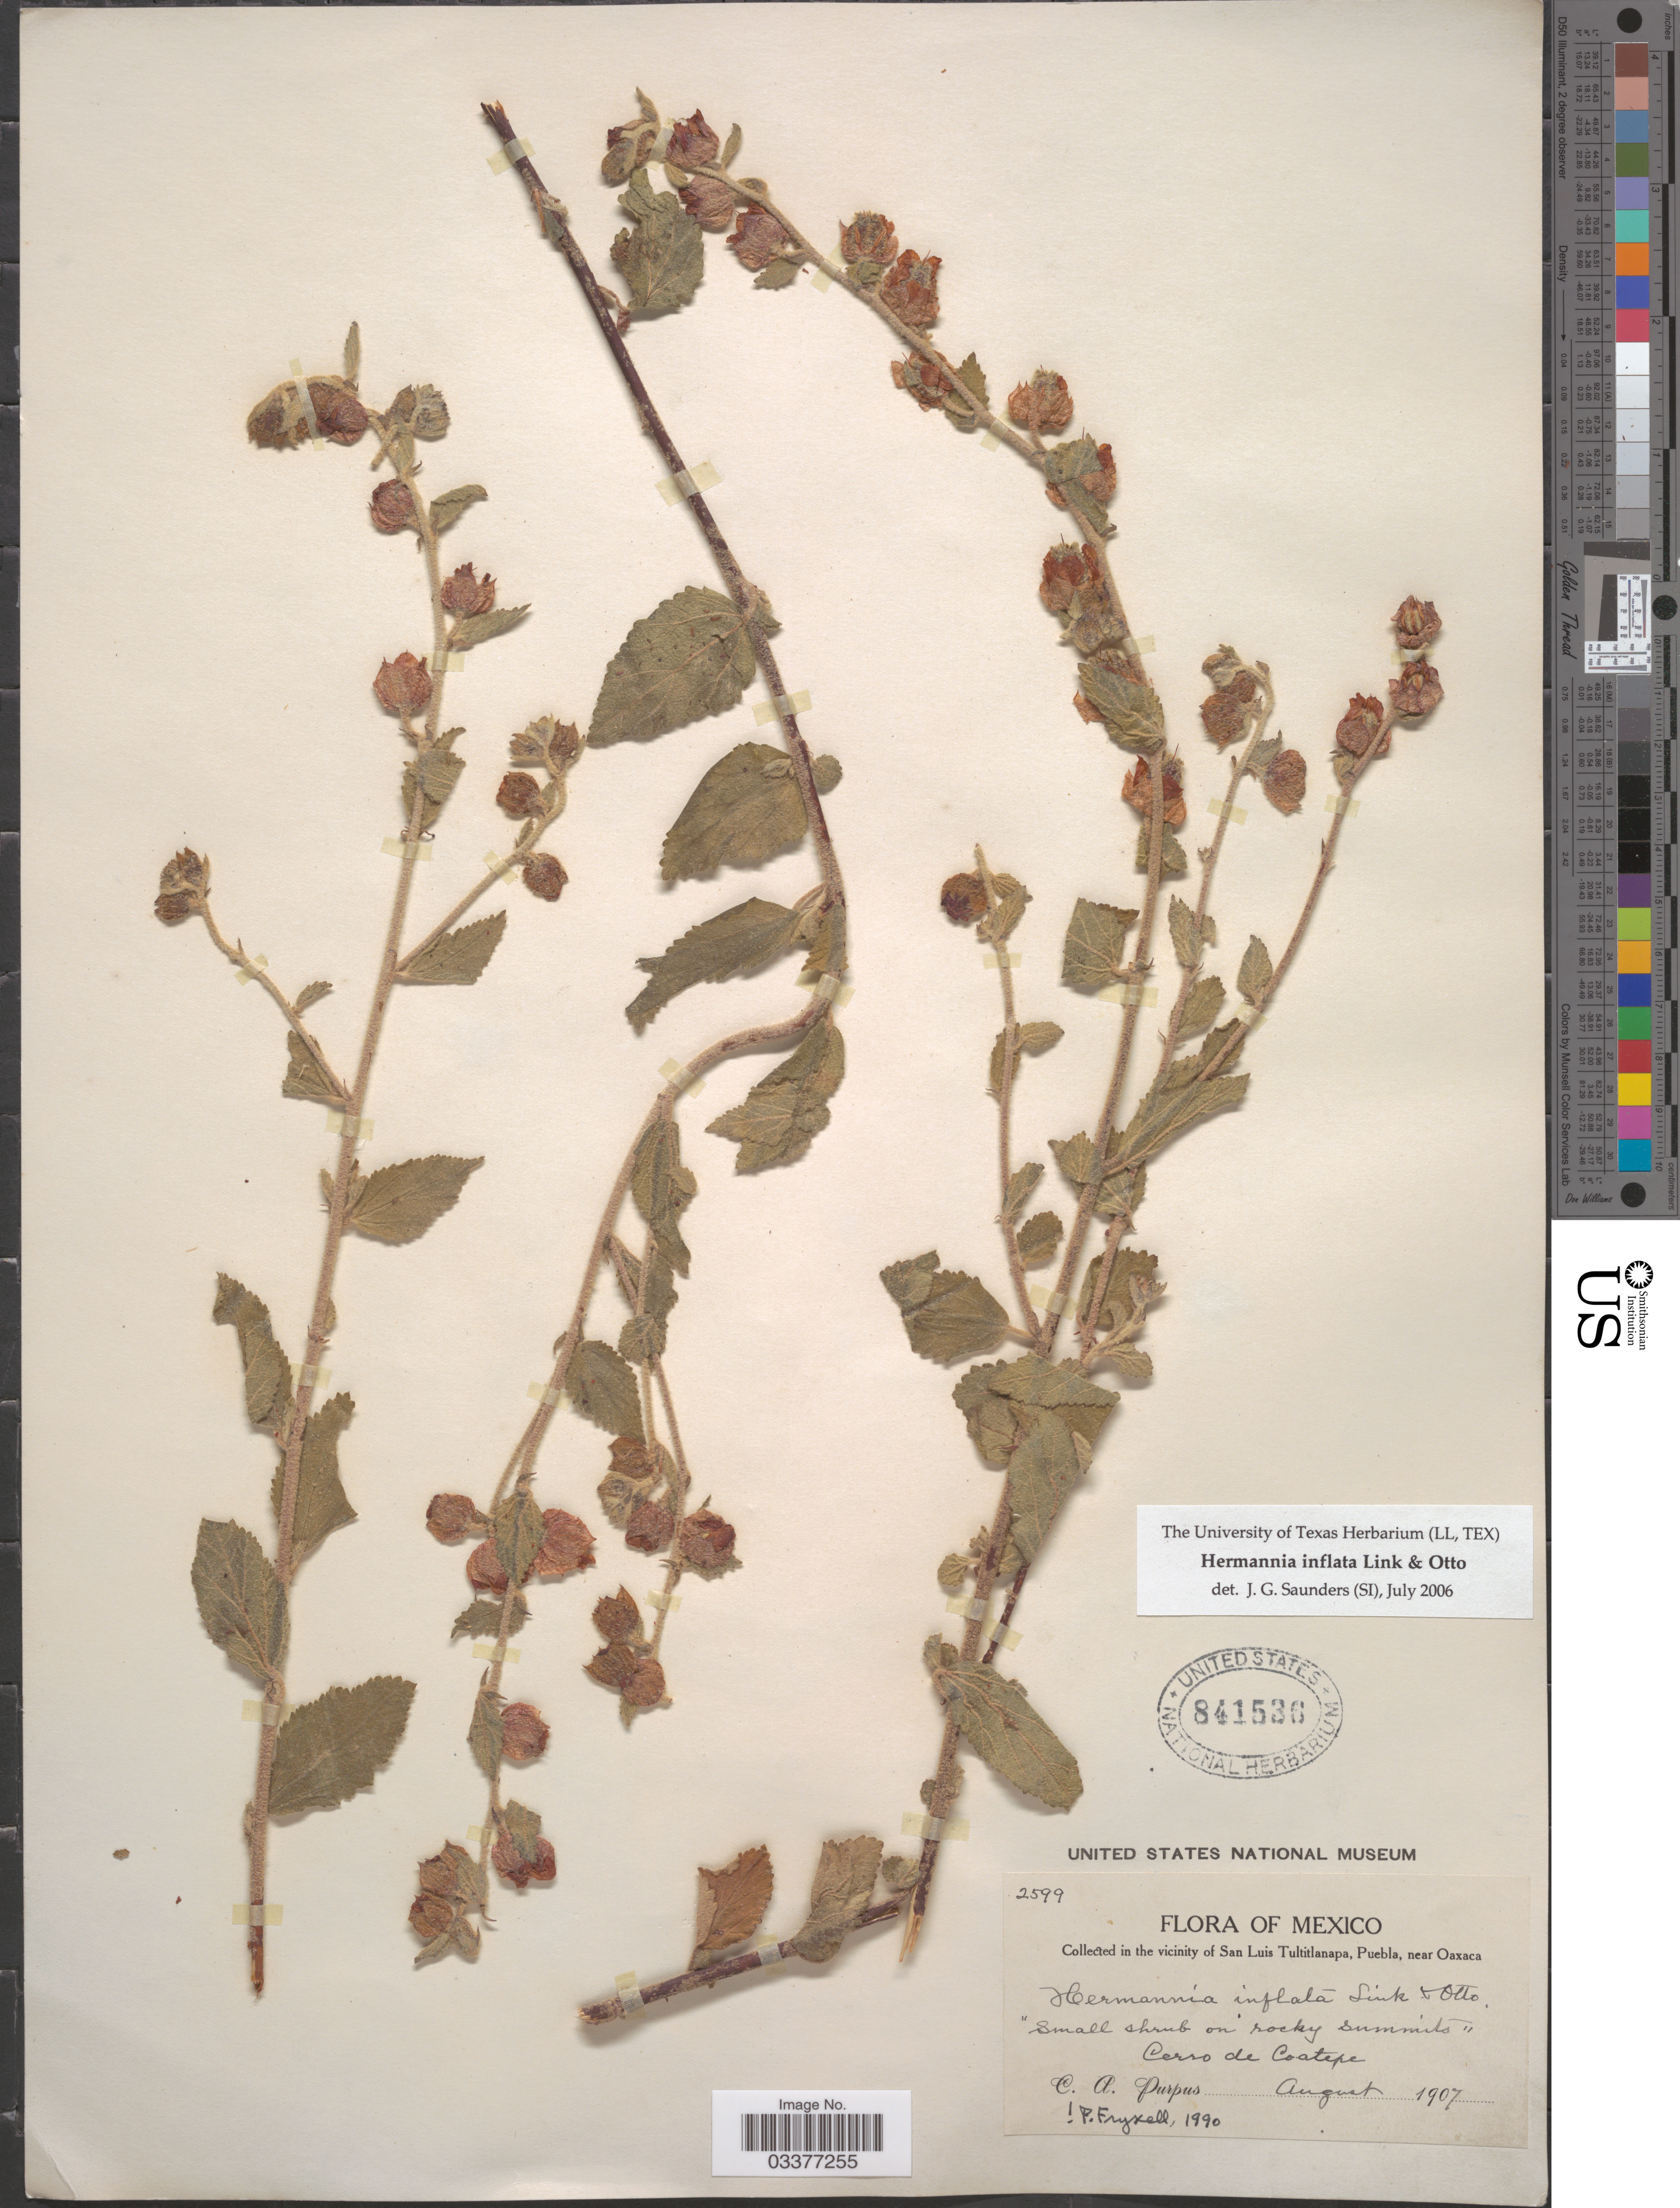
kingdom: Plantae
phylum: Tracheophyta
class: Magnoliopsida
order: Malvales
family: Malvaceae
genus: Hermannia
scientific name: Hermannia inflata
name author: Link & Otto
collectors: C. A. Purpus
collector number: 2599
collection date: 1907-08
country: Mexico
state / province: Puebla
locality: In the vicinity of San Luis Tultitlanapa, near Oaxaca. Cerro de Coatepe.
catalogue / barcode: US 841536